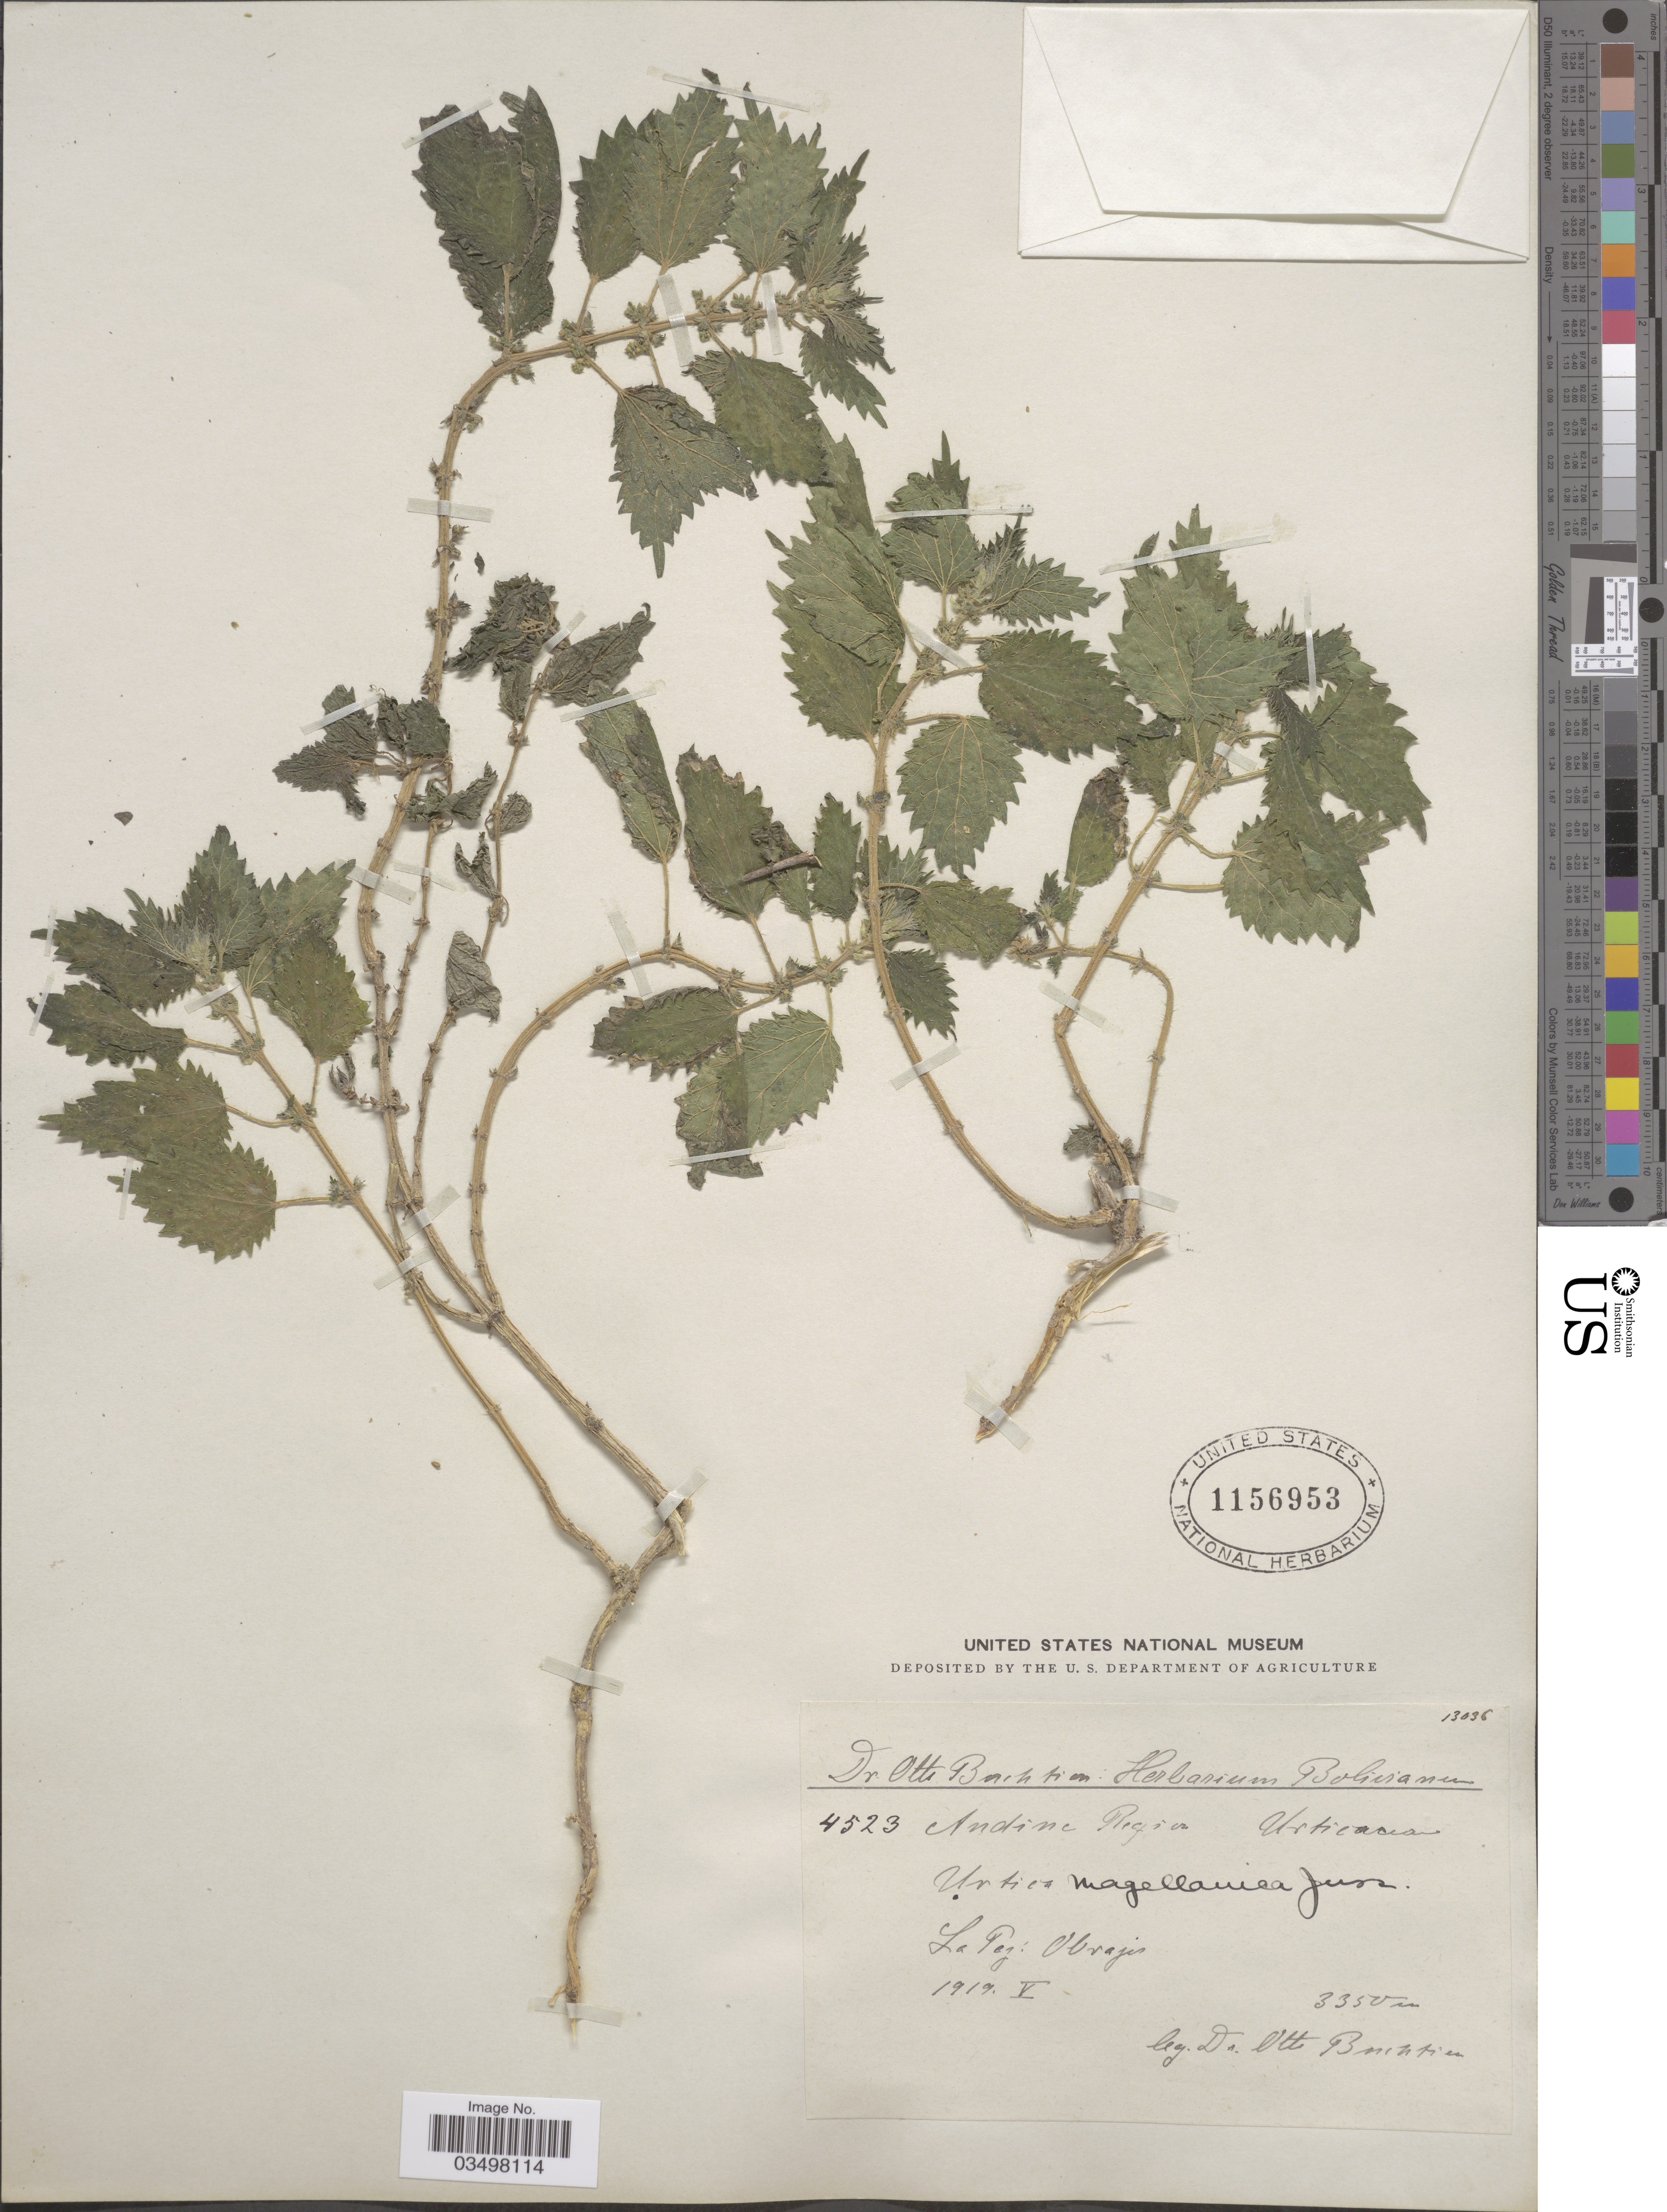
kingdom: Plantae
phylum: Tracheophyta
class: Magnoliopsida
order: Rosales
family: Urticaceae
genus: Urtica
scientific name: Urtica urens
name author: L.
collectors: O. Buchtien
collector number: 4523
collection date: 1919-05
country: Bolivia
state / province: La Paz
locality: Obrajes.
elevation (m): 3350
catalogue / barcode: US 1156953